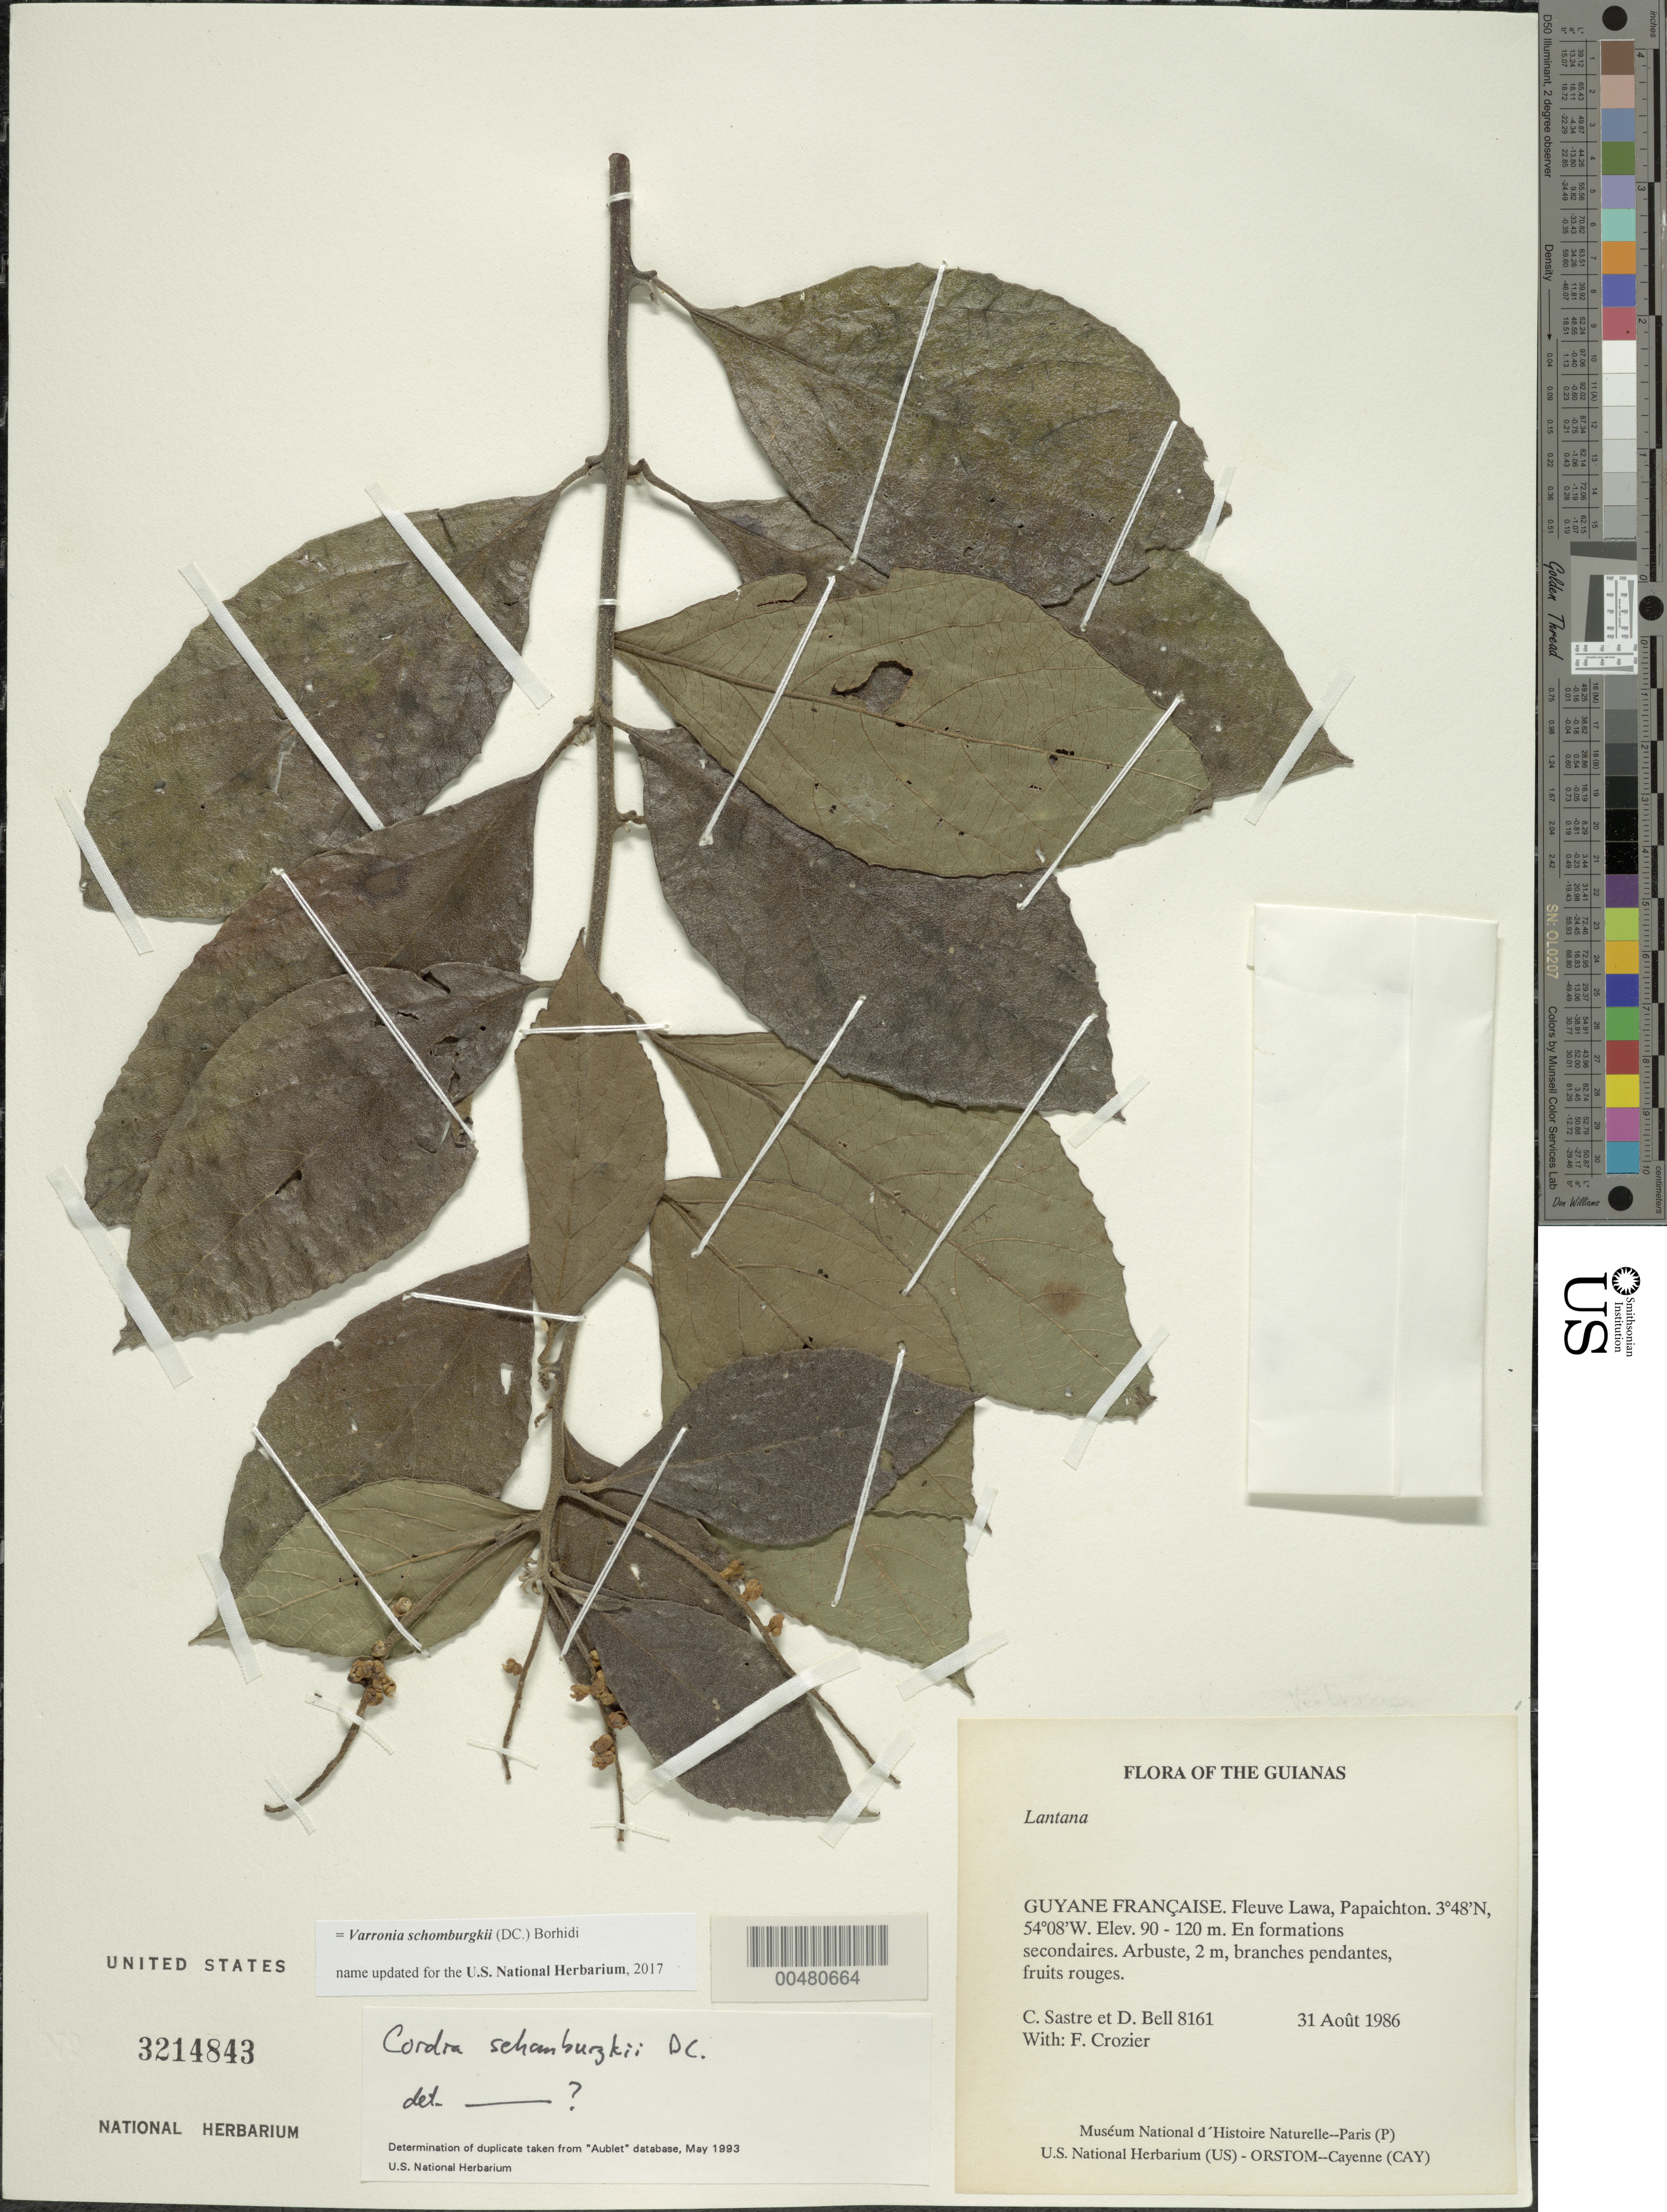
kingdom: Plantae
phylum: Tracheophyta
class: Magnoliopsida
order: Boraginales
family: Cordiaceae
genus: Varronia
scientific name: Varronia schomburgkii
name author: (DC.) Borhidi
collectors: C. Sastre, D. A. Bell & F. Crozier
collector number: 8161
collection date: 1986-08-31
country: French Guiana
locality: Guyane Française, Fleuve Lawa, Papaichton.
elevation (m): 90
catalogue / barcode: US 3214843